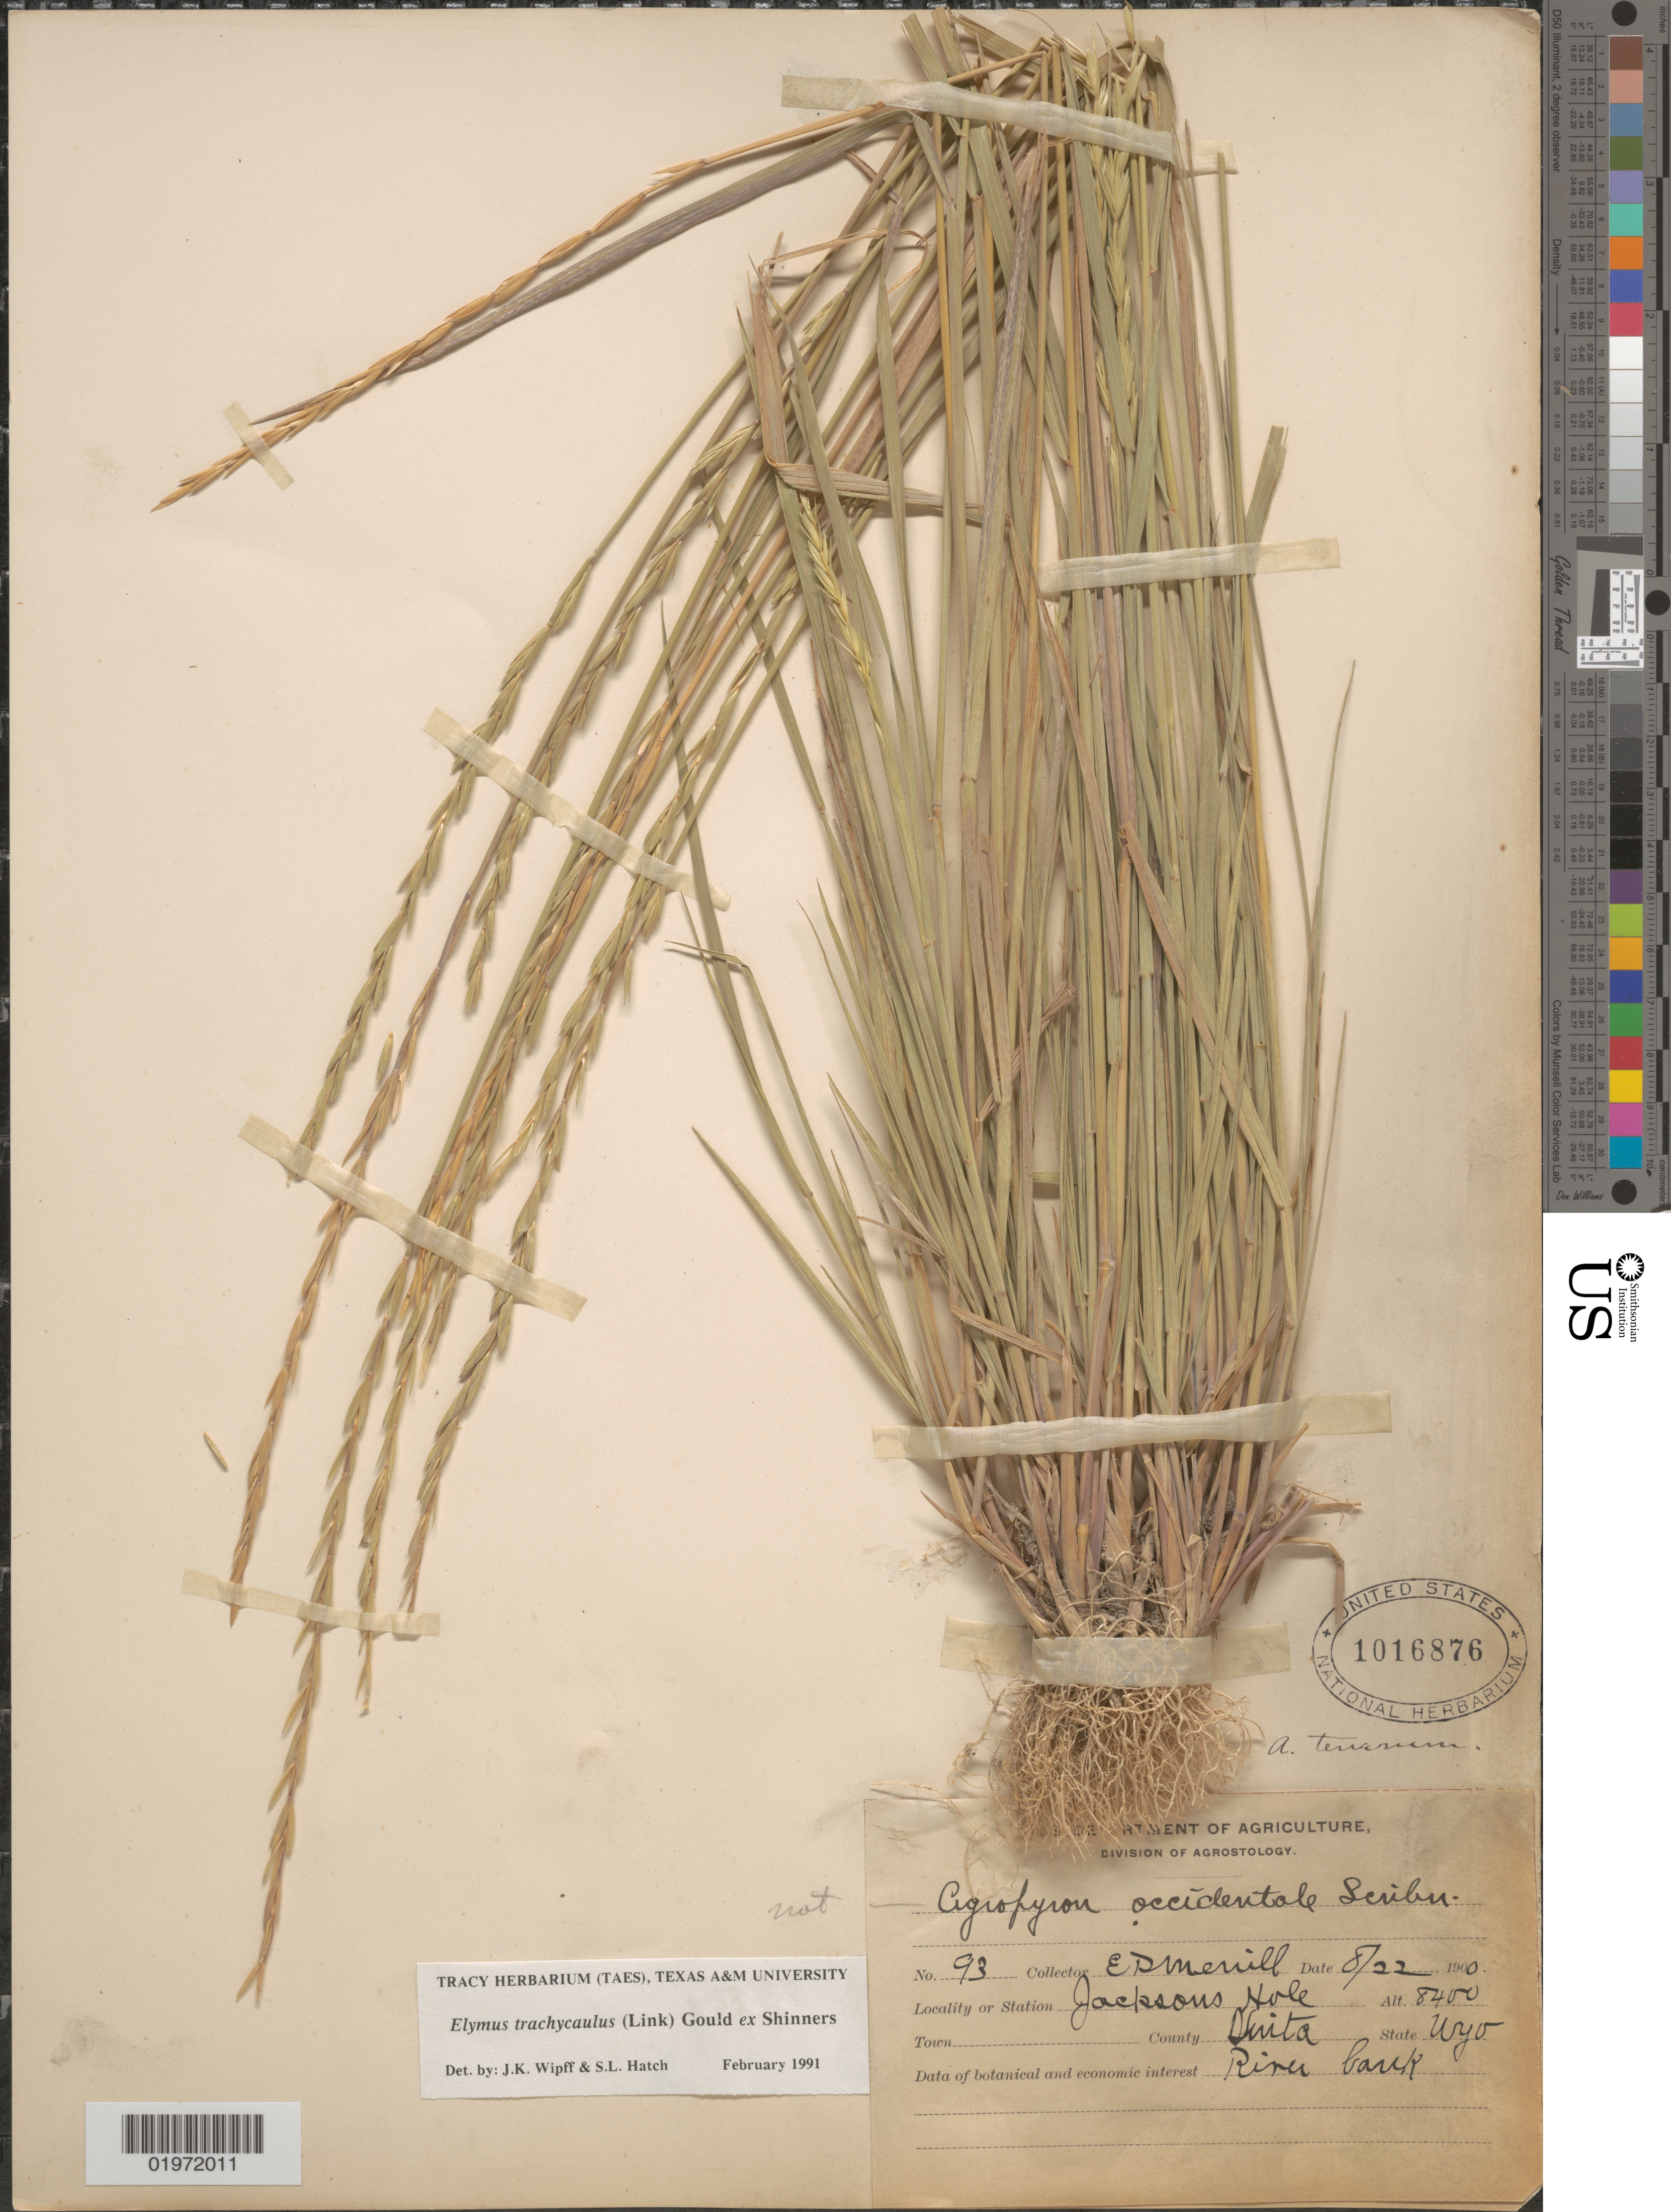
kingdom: Plantae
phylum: Tracheophyta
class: Liliopsida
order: Poales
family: Poaceae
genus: Elymus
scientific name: Elymus trachycaulus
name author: (Link) Gould ex Shinners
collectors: E. D. Merrill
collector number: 93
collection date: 1900-08-22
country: United States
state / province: Wyoming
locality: Jacksons Hole. County Uinta. River bank.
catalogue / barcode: US 1016876